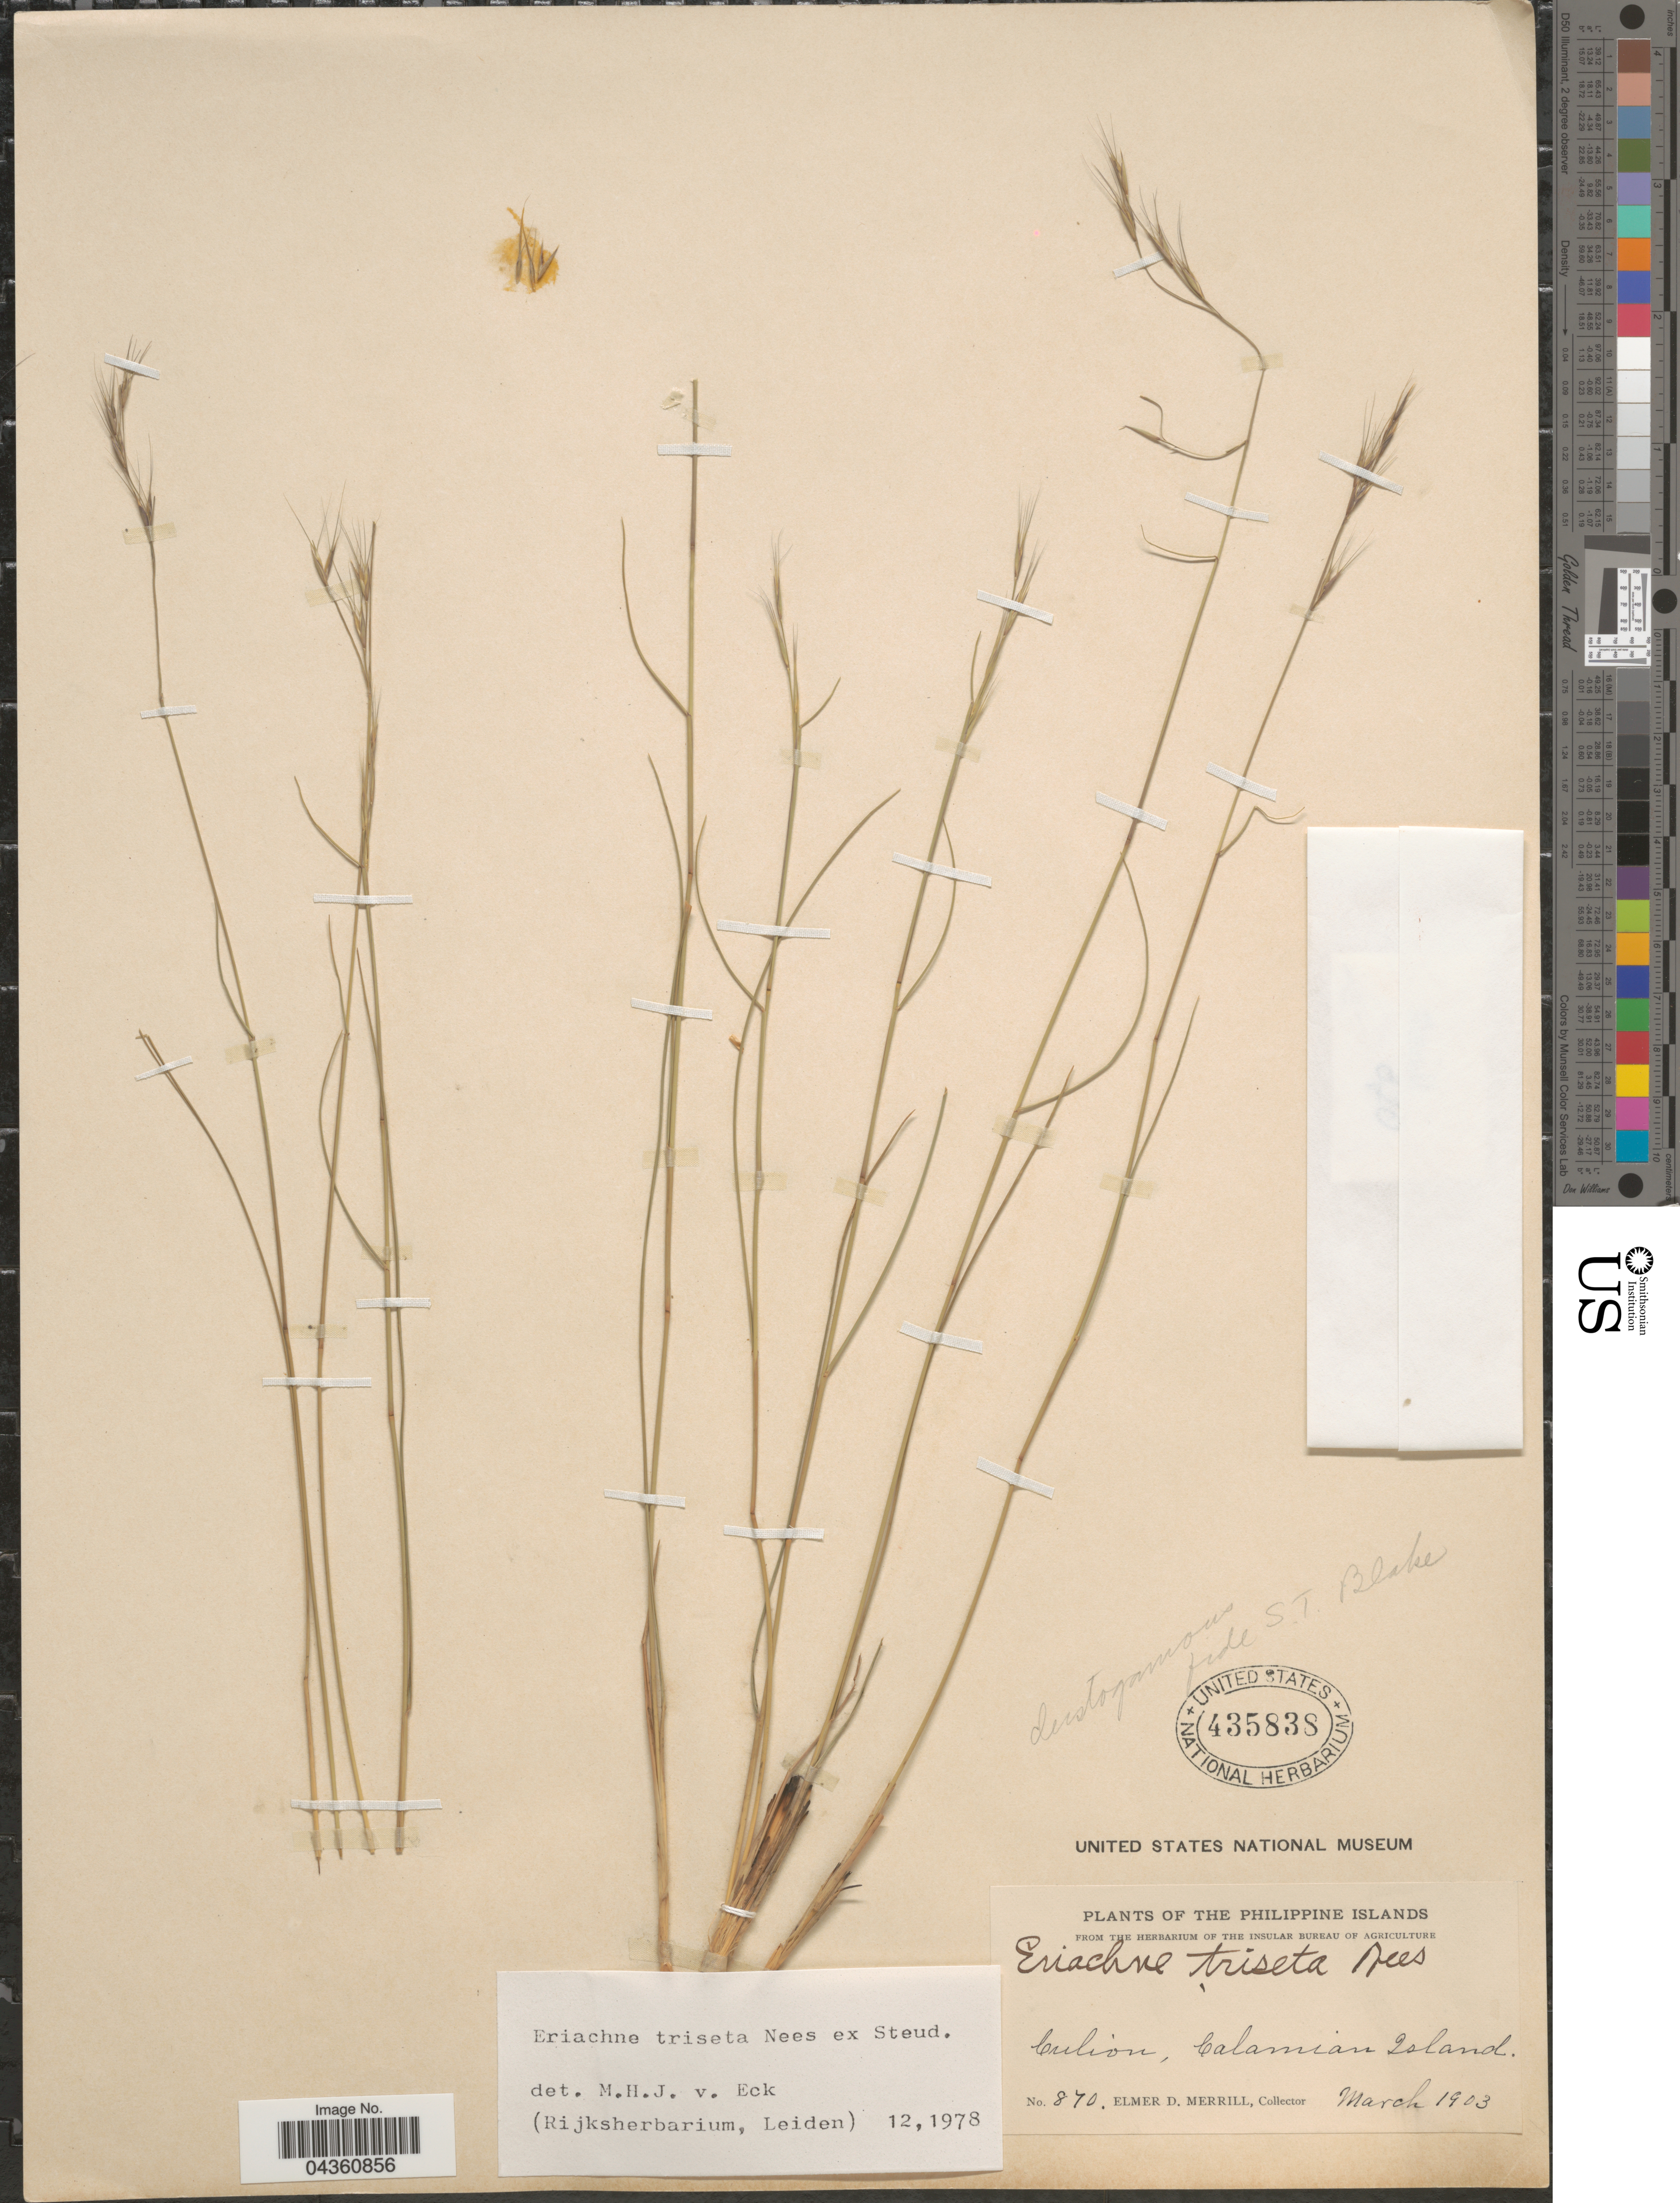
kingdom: Plantae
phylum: Tracheophyta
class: Liliopsida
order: Poales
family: Poaceae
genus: Eriachne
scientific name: Eriachne triseta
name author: Nees ex Steud.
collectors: E. D. Merrill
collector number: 870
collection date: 1903-03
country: Philippines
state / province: Mimaropa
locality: Culion, Calamian Island.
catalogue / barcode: US 435838